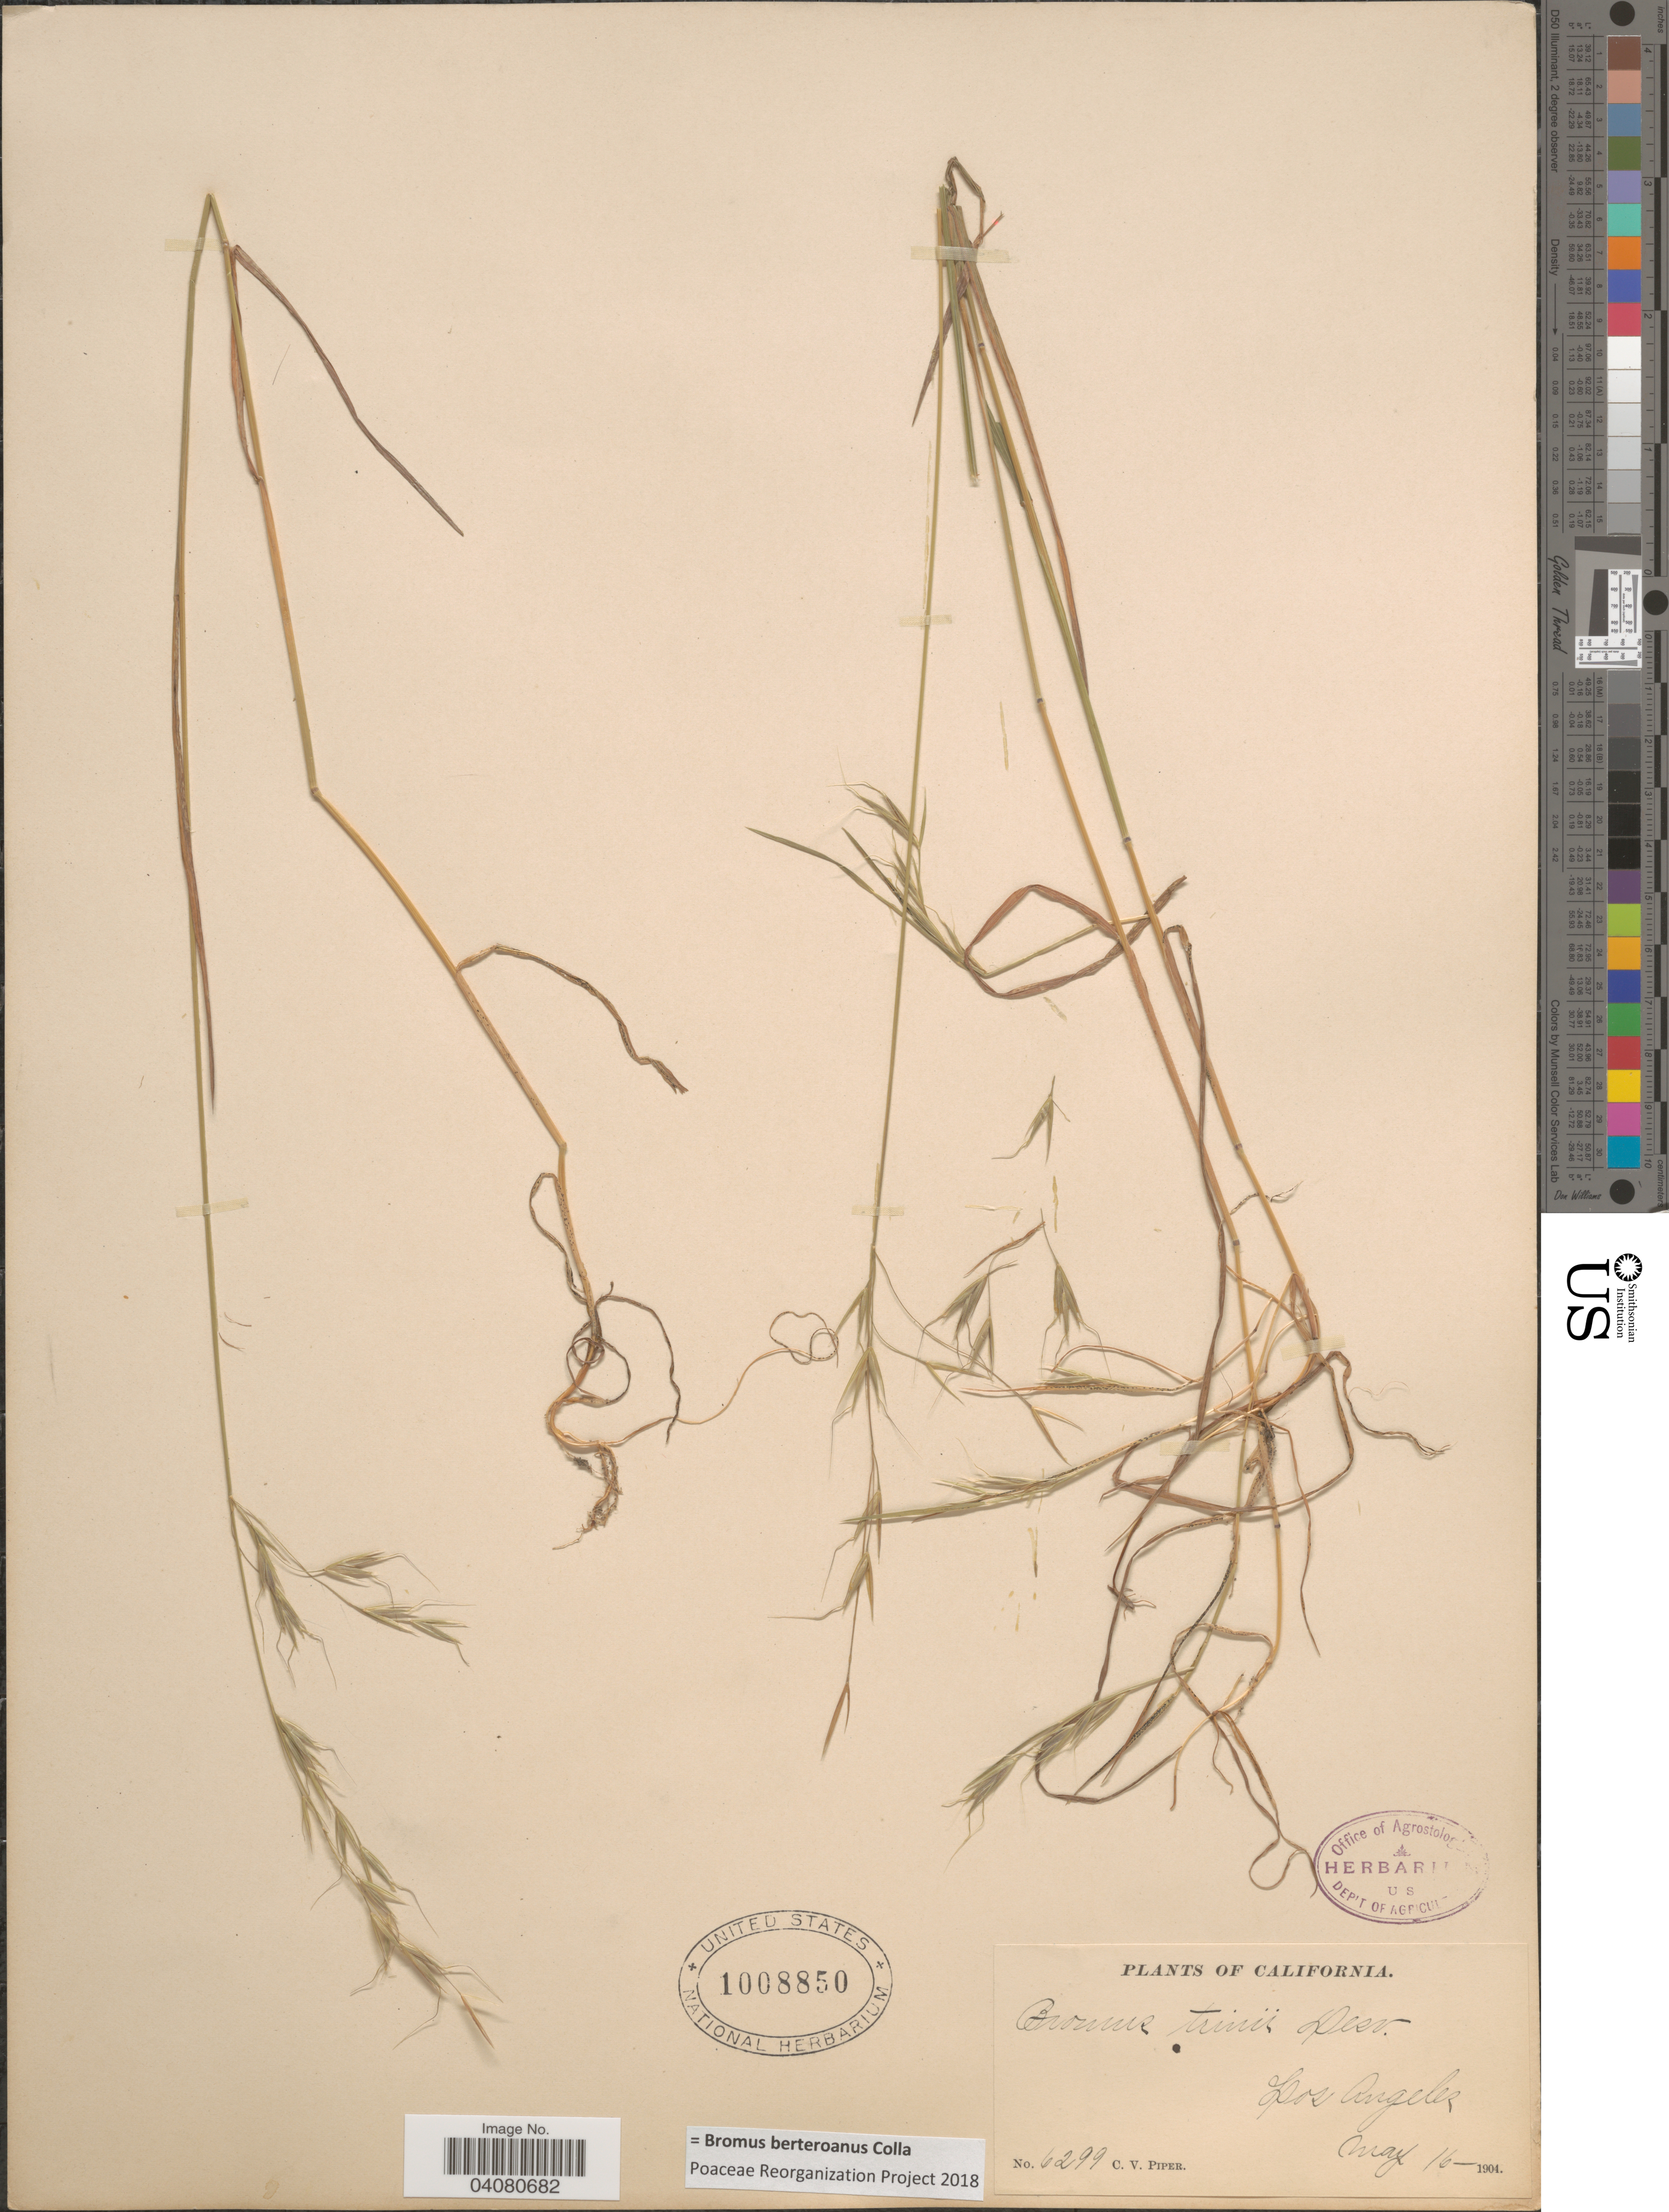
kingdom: Plantae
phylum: Tracheophyta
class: Liliopsida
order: Poales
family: Poaceae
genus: Bromus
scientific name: Bromus berteroanus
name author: Colla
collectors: C. V. Piper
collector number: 6299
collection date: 1904-05-16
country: United States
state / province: California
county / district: Los Angeles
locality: Los Angeles.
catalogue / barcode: US 1008850